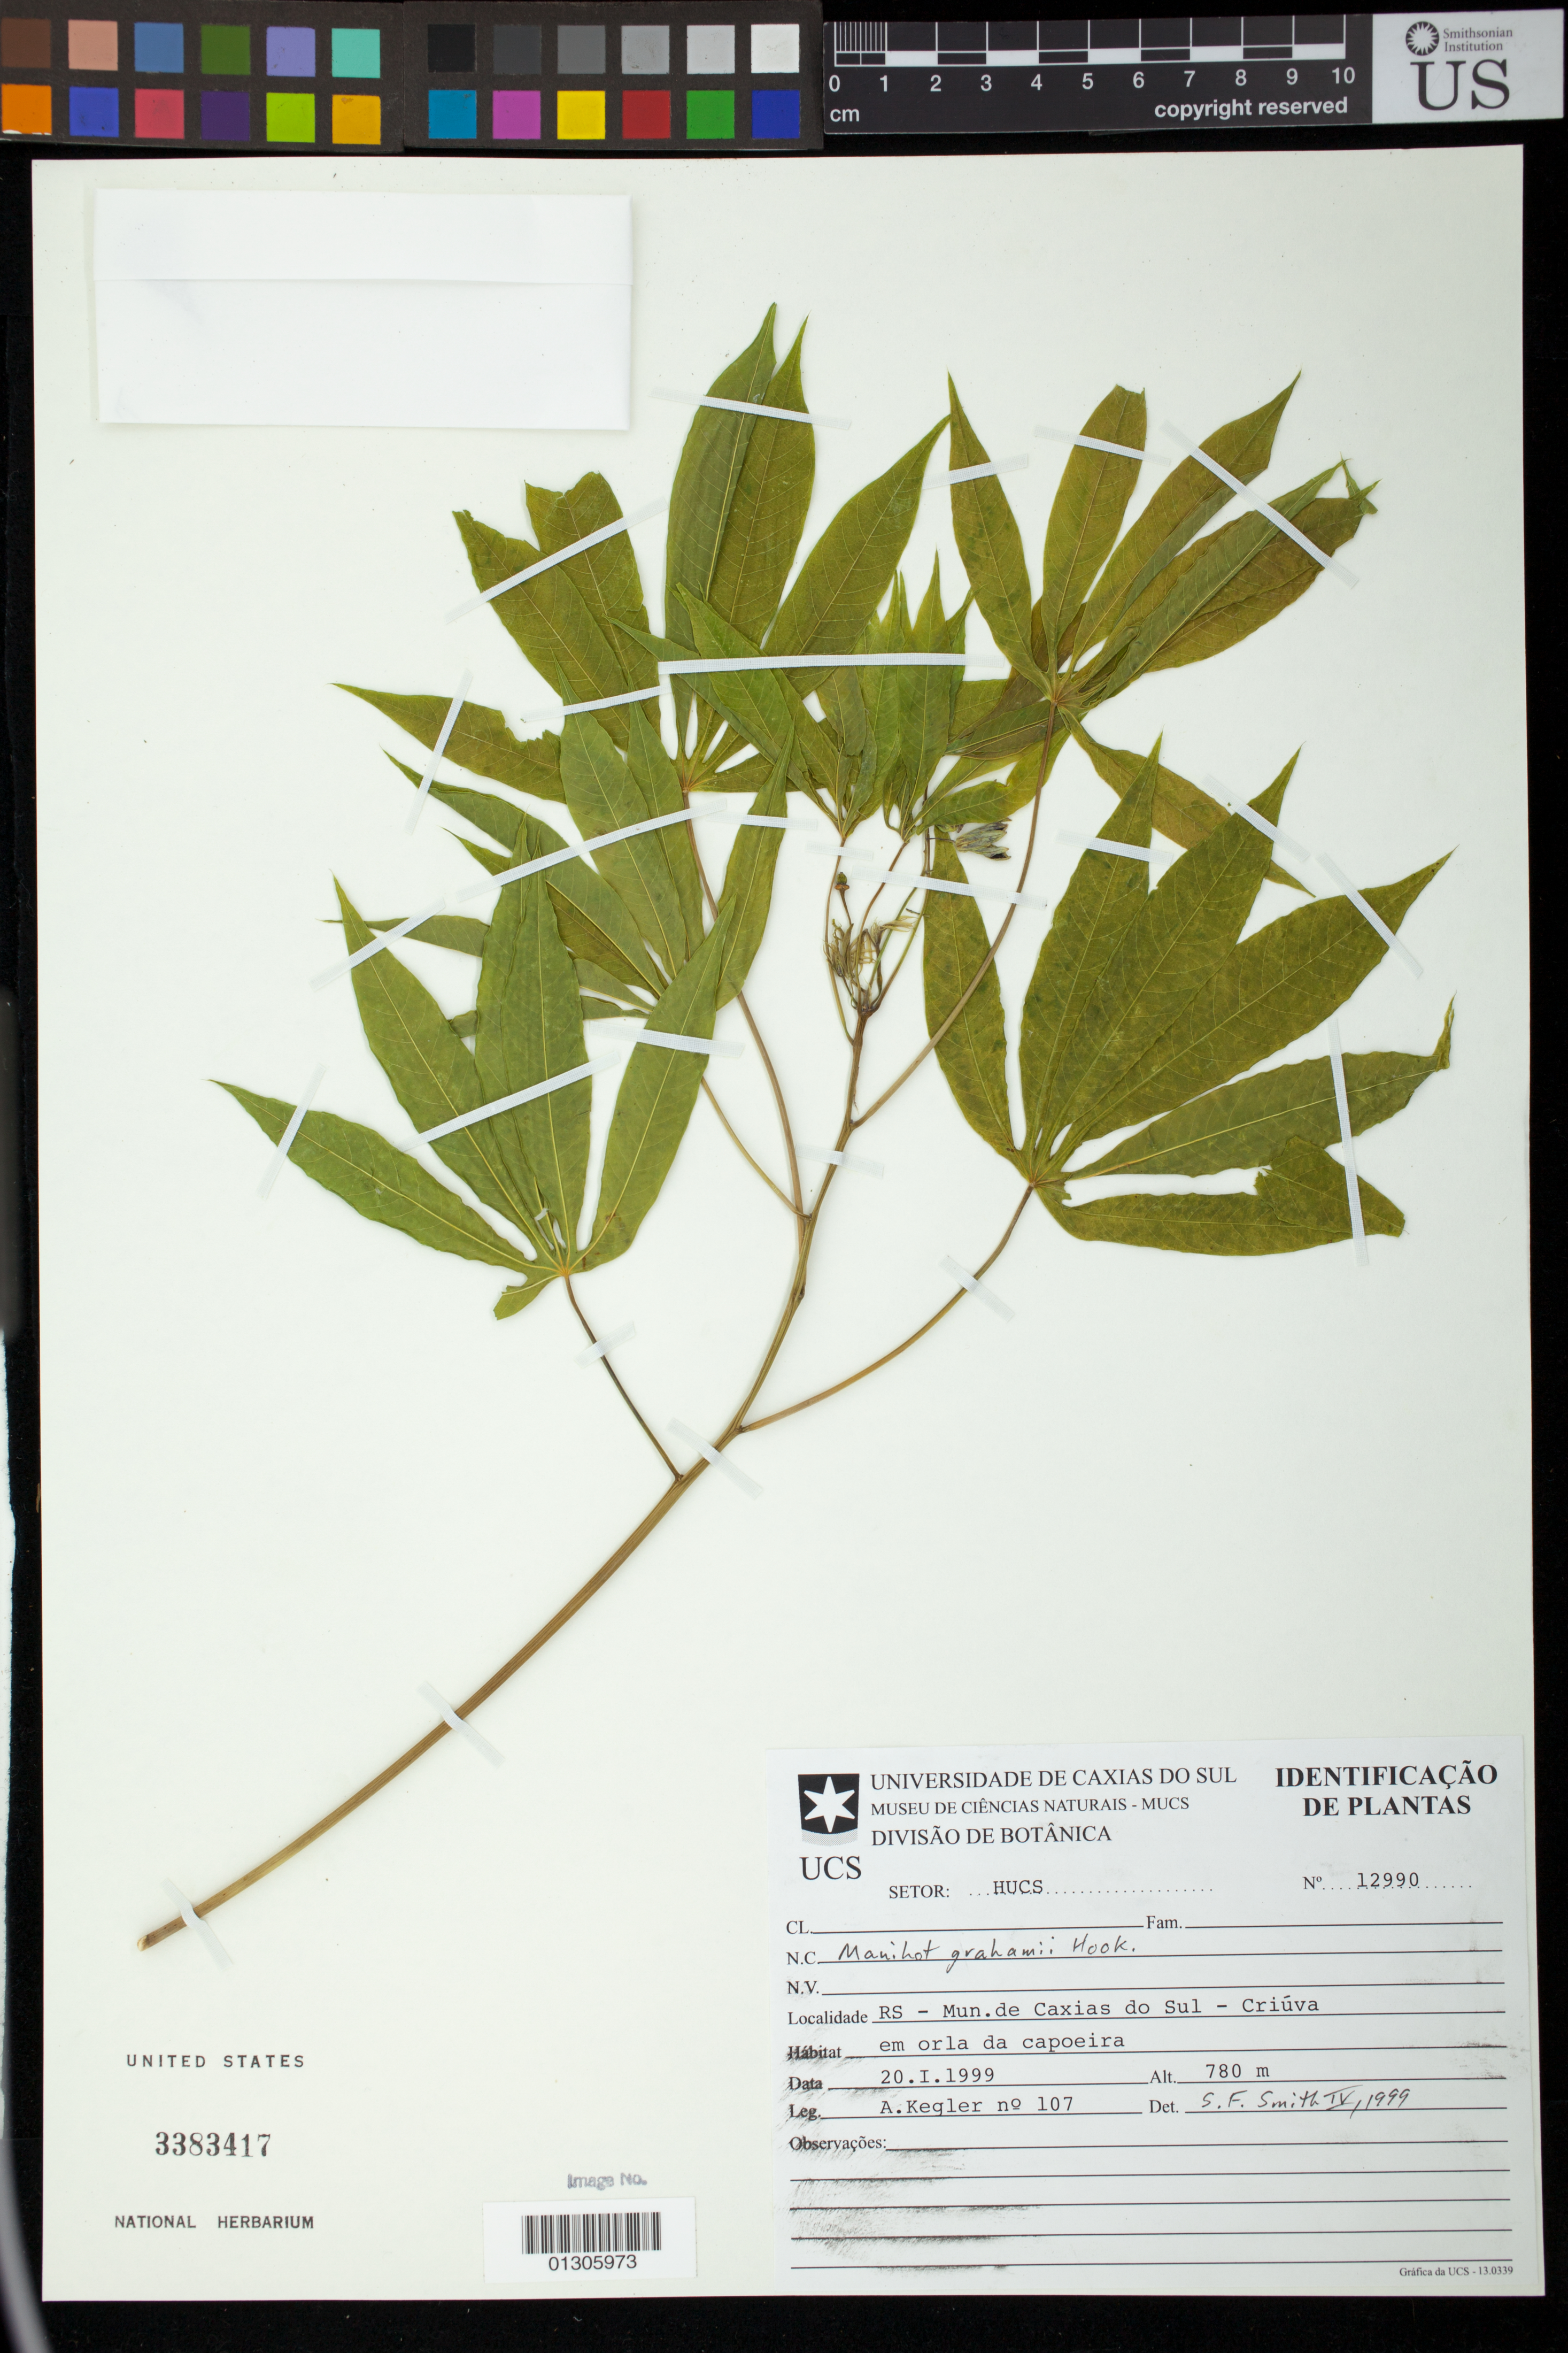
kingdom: Plantae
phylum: Tracheophyta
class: Magnoliopsida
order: Malpighiales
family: Euphorbiaceae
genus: Manihot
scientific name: Manihot grahamii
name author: Hook.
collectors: A. Kegler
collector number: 107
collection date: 1999-01-20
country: Brazil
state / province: Rio Grande do Sul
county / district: Caxias do Sul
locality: RS - Mun. de Caxias do Sul - Criuva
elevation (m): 780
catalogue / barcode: US 3383417